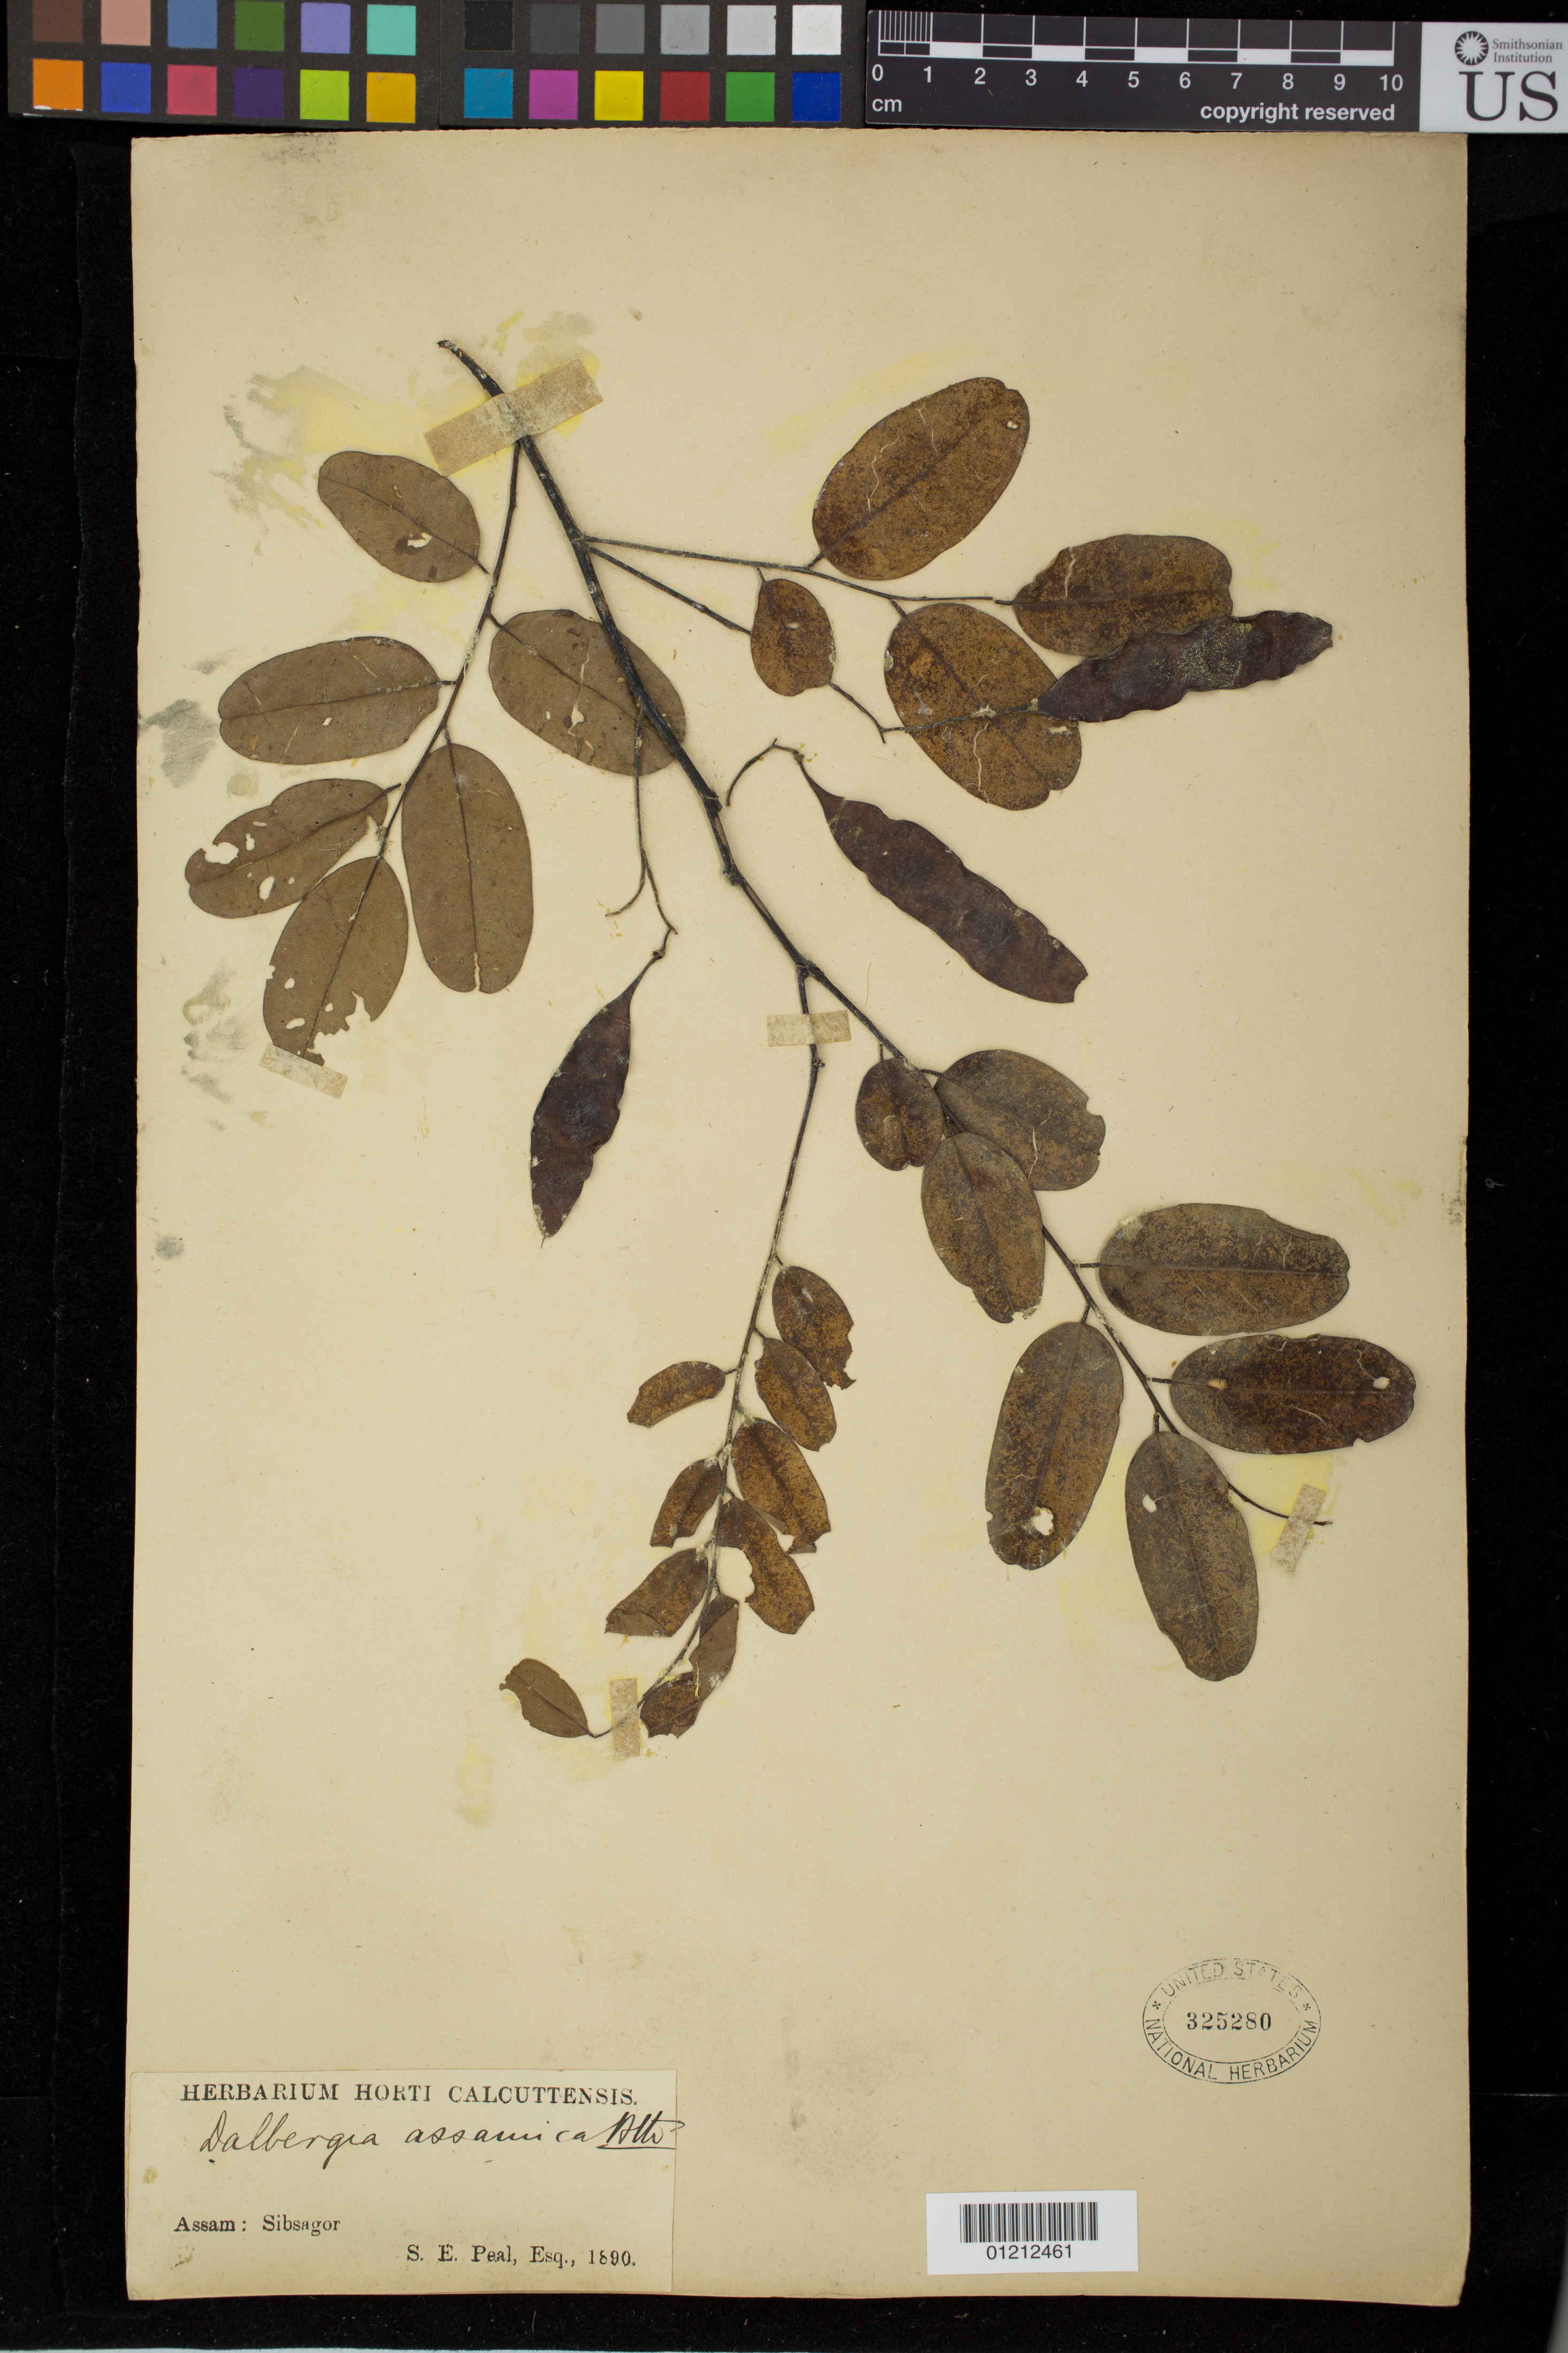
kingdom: Plantae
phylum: Tracheophyta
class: Magnoliopsida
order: Fabales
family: Fabaceae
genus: Dalbergia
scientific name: Dalbergia assamica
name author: Benth.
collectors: S. Peal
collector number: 1890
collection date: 1890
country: India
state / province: Assam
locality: Sibsagor [Sivasagar]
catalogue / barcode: US 325280